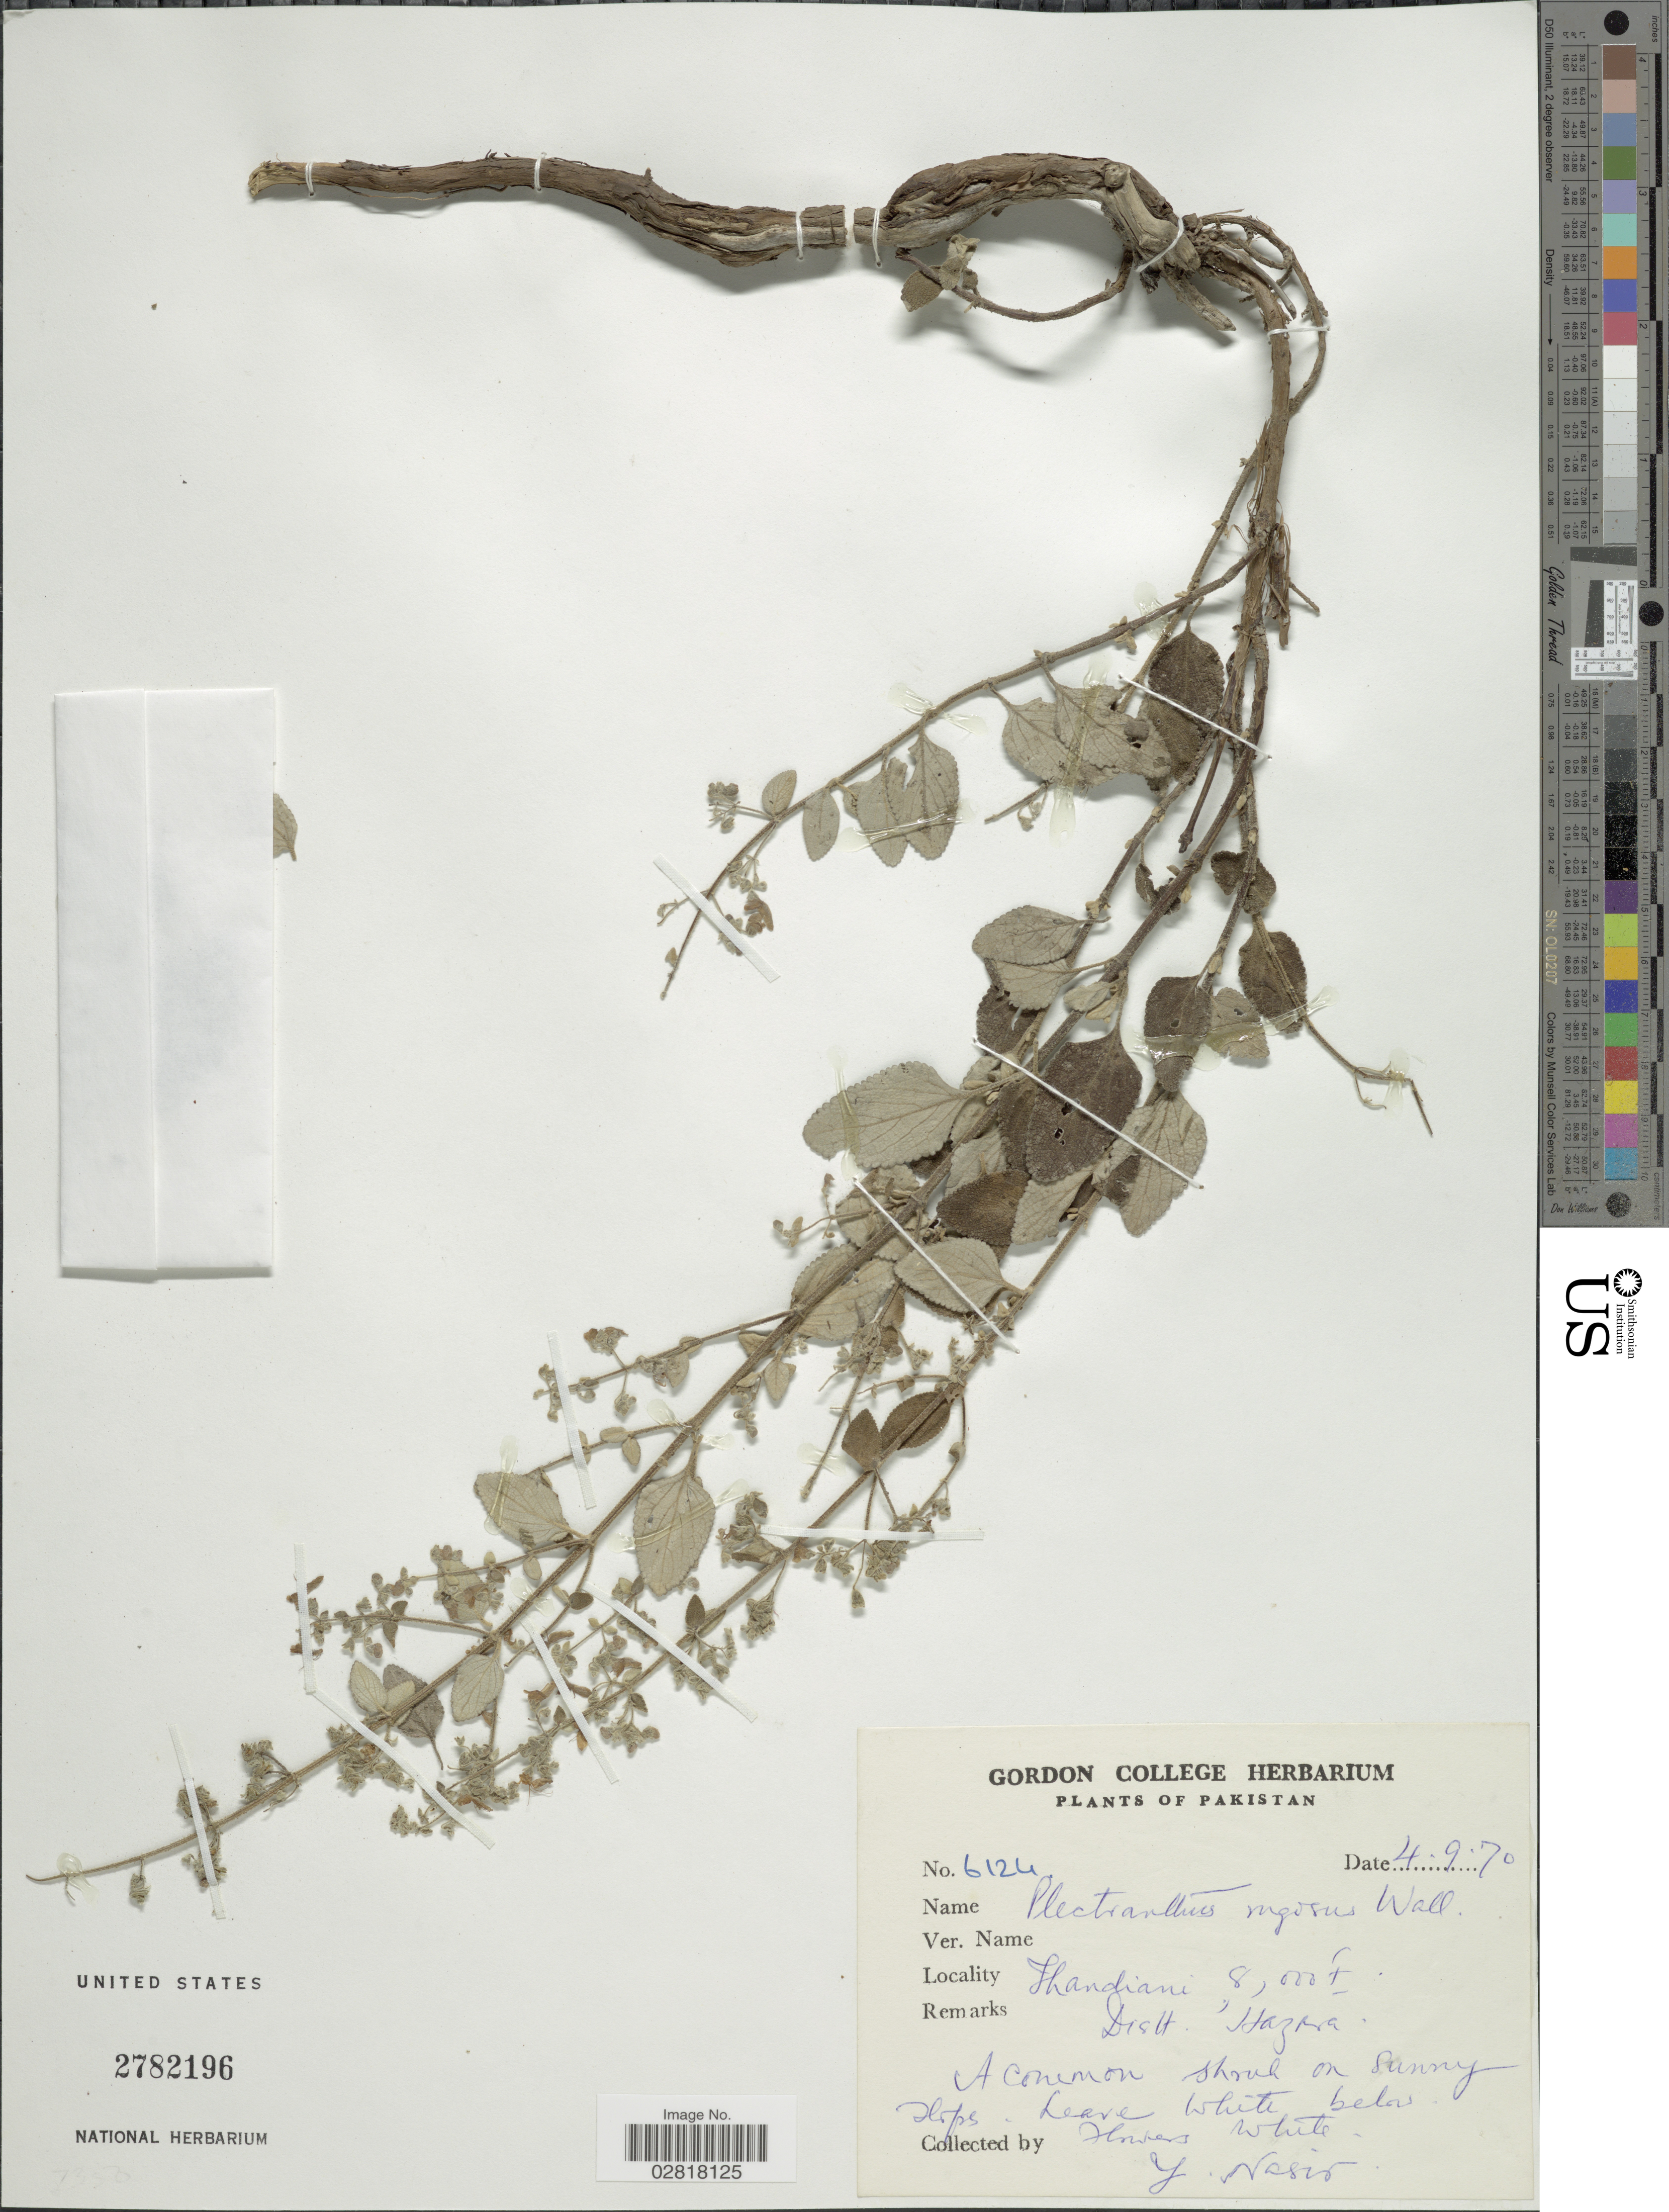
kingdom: Plantae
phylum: Tracheophyta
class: Magnoliopsida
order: Lamiales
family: Lamiaceae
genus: Plectranthus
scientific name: Plectranthus rugosus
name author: Wall. ex Benth.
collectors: Y. Nasir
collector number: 6124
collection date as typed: Transcribed d/m/y: 4/9/70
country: Pakistan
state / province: Khyber Pakhtunkhwa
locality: Thandiani Dist. Hazara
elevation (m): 2438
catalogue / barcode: US 2782196